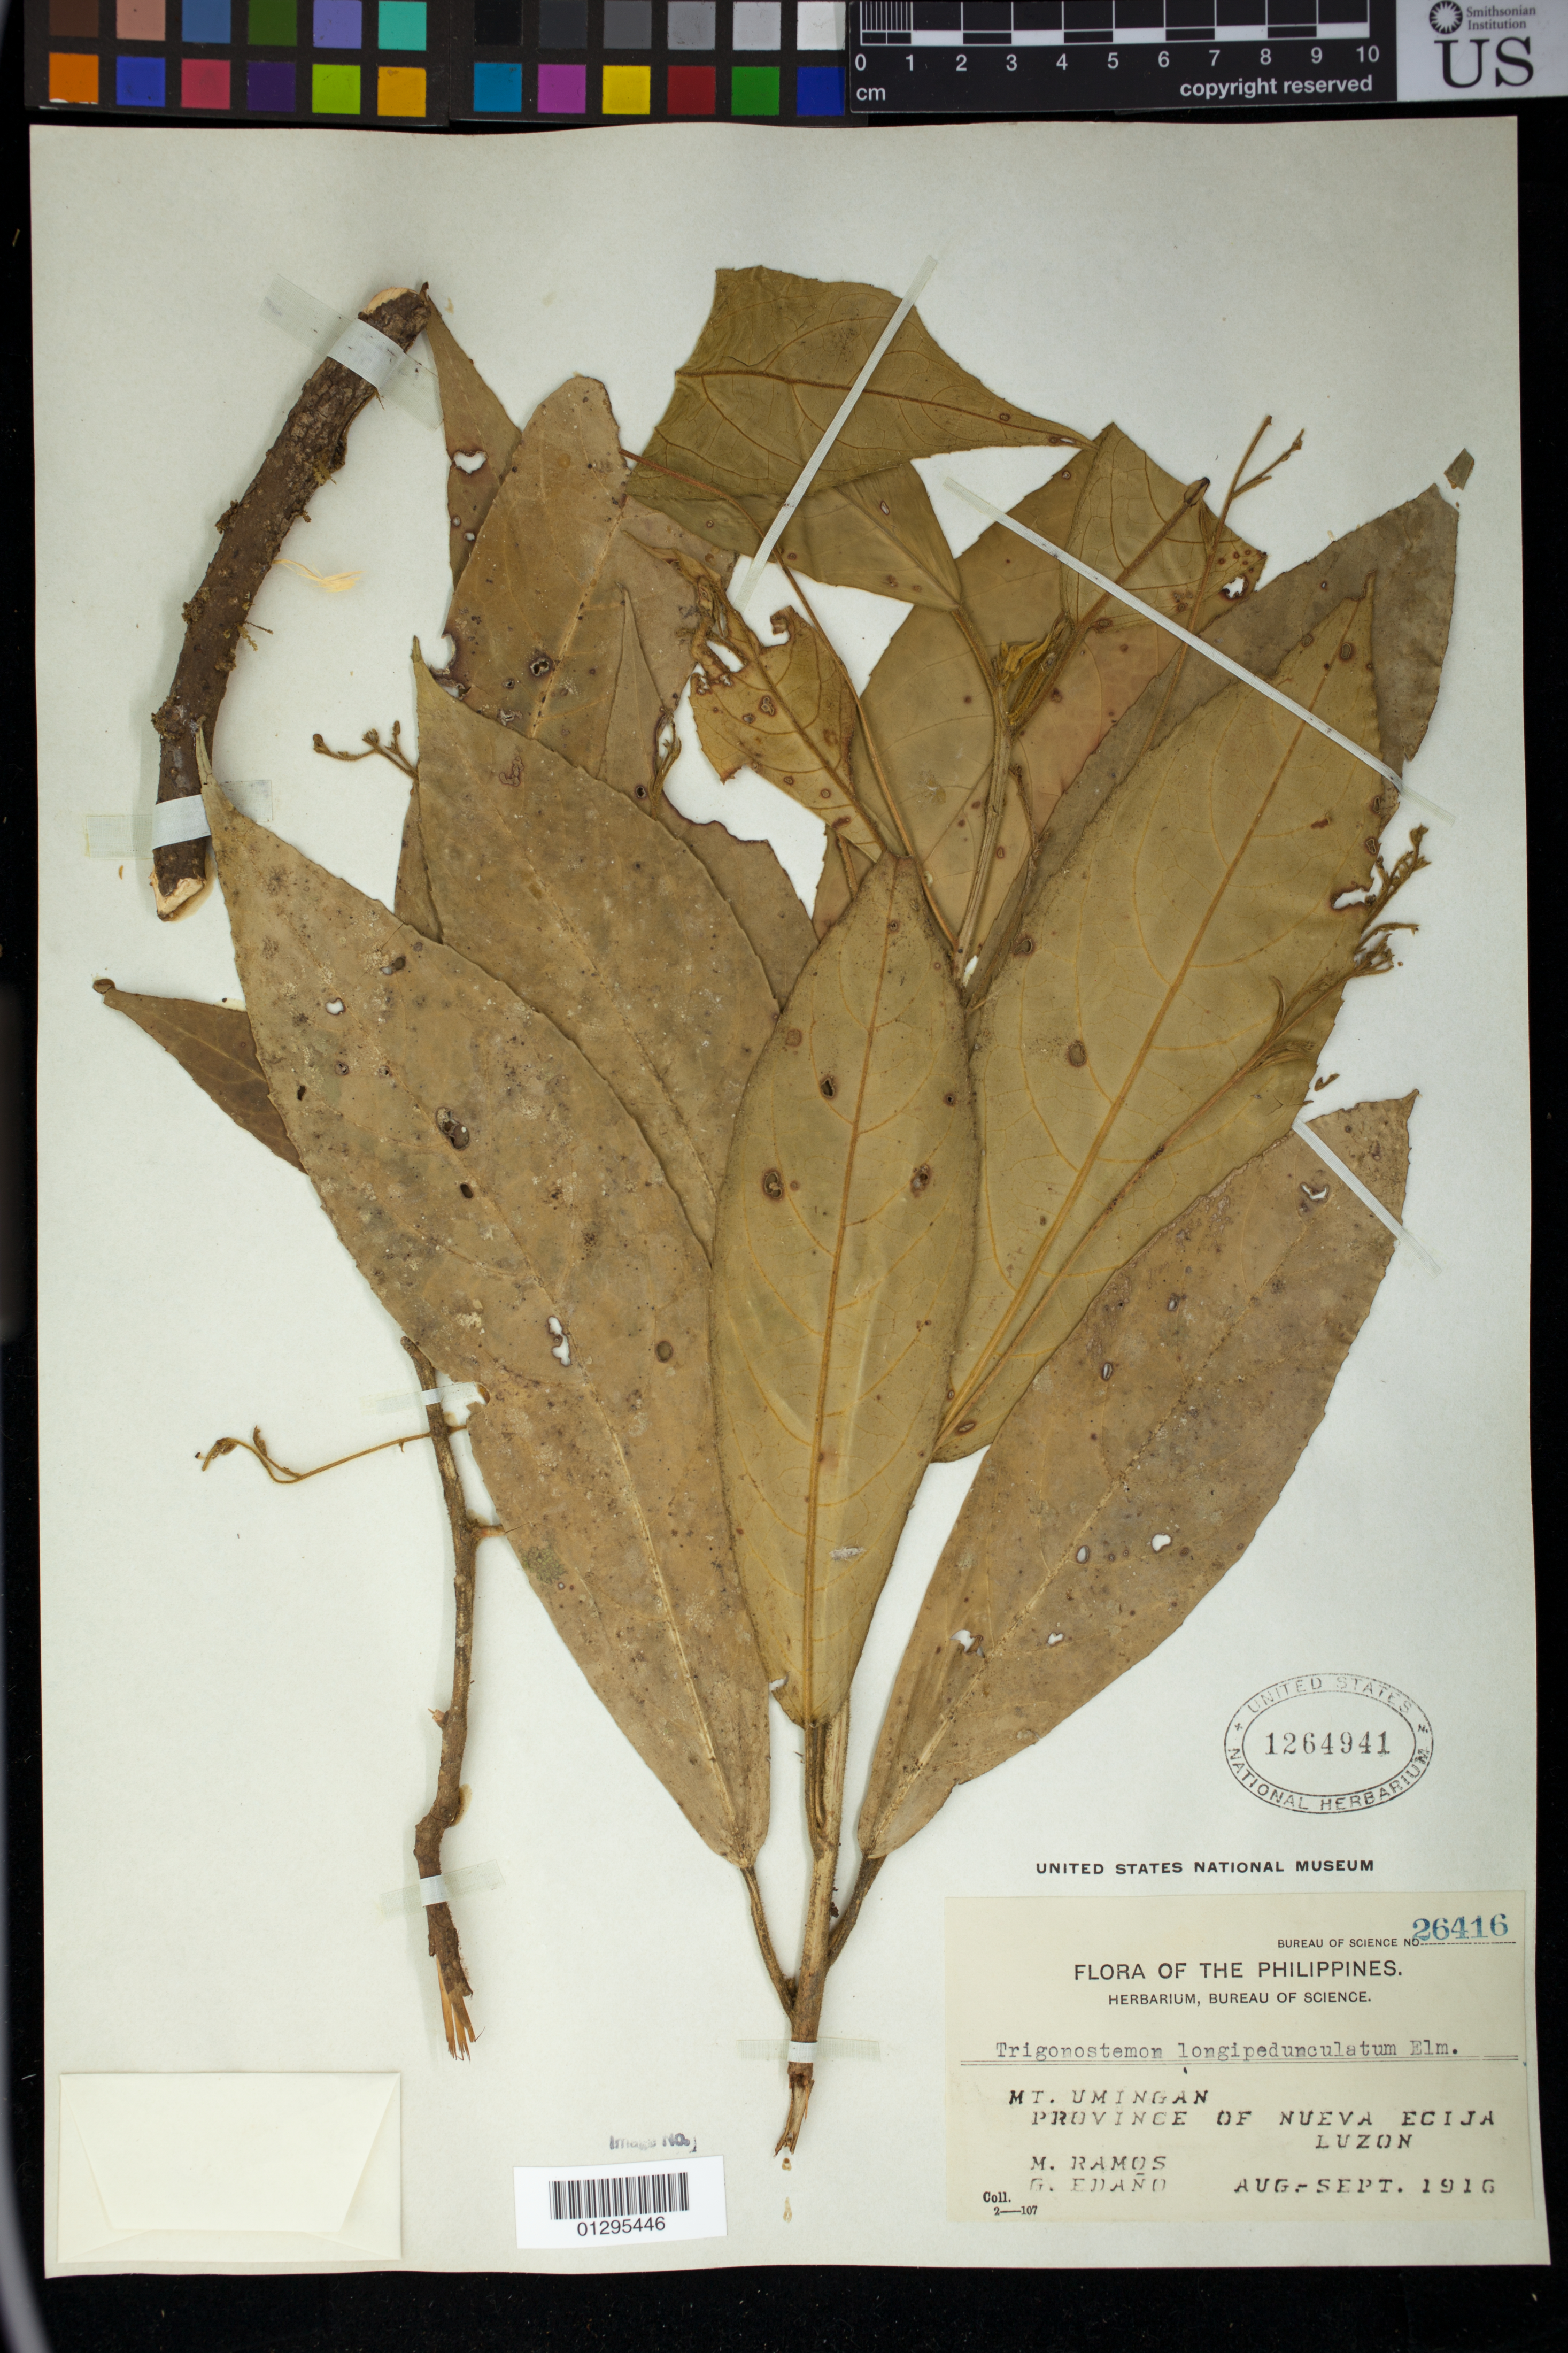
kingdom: Plantae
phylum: Tracheophyta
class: Magnoliopsida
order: Malpighiales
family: Euphorbiaceae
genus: Trigonostemon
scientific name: Trigonostemon longipedunculatus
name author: (Elmer) Elmer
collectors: M. Ramos & G. E. Edaño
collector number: Bur. of Sci. 26416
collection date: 1916-08/1916-09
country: Philippines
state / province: Central Luzon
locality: Mt Umingan [Mt. Amorong] Province Nueva Ecija Luzon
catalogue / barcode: US 1264941